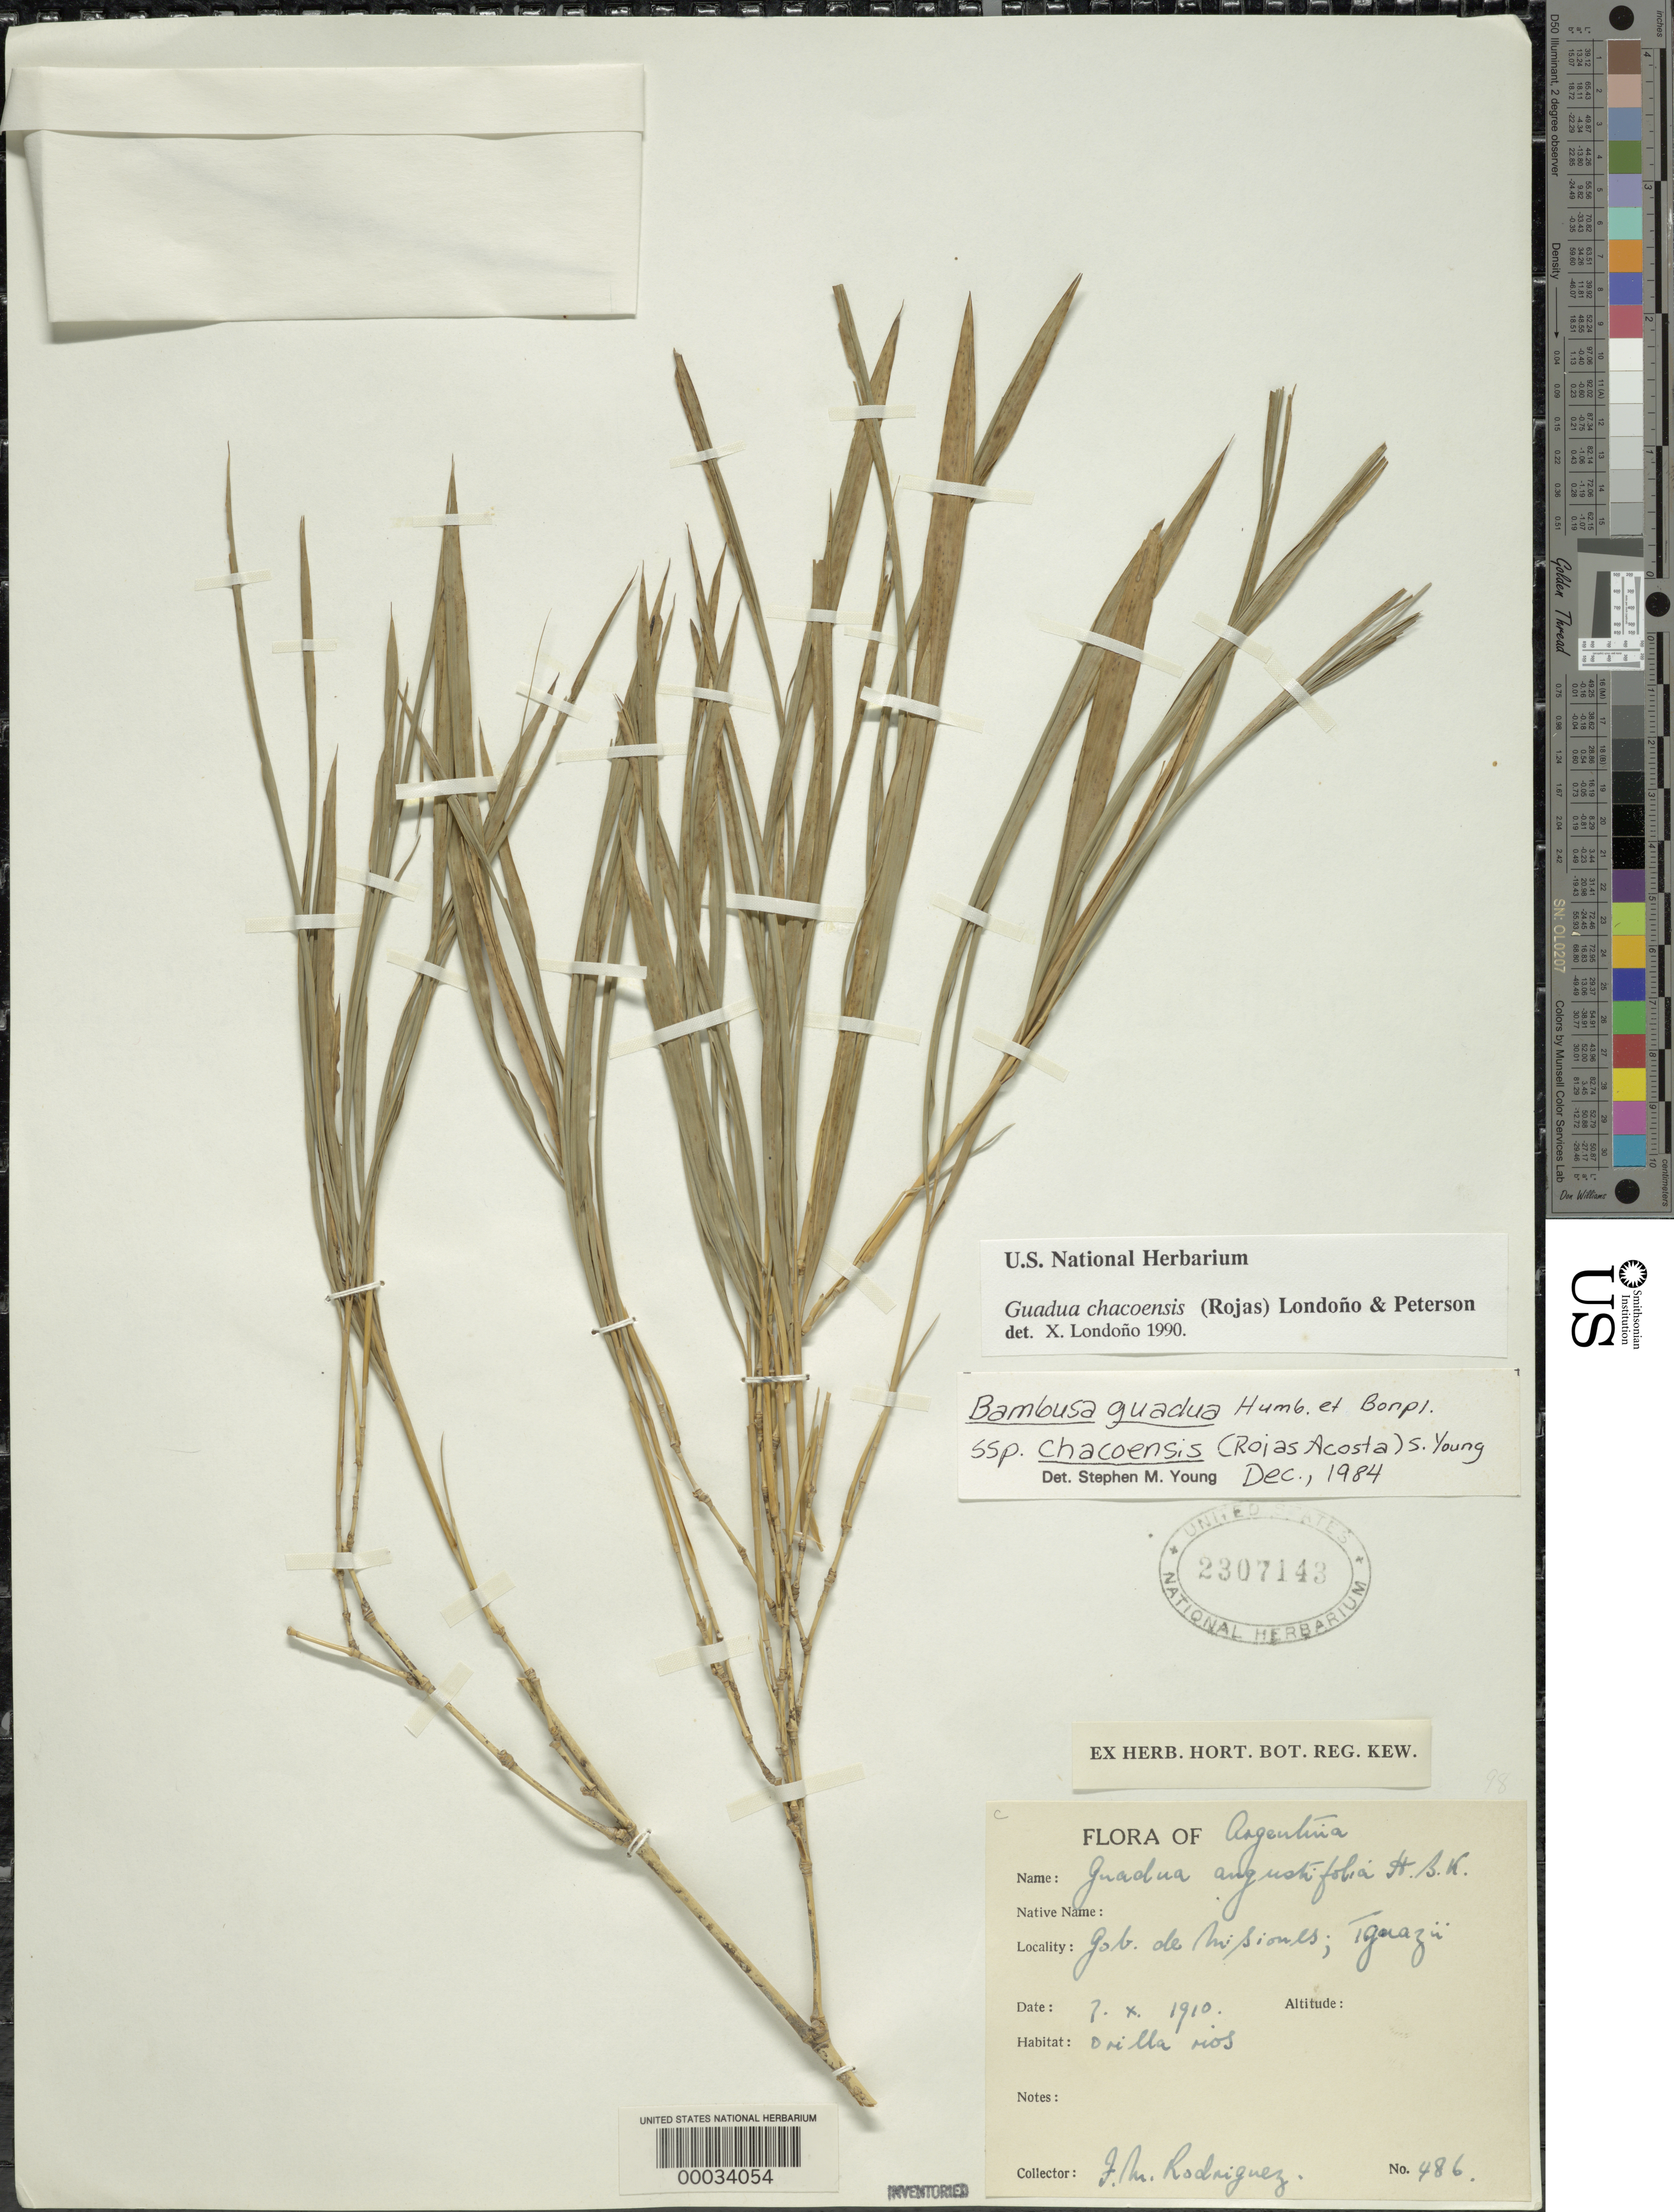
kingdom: Plantae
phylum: Tracheophyta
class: Liliopsida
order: Poales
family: Poaceae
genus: Guadua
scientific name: Guadua chacoensis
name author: (Rojas) Londoño & P.M. Peterson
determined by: Londoño, X., (TULV), Jardin Botanico "Juan Maria Cespedes"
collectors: J. Rodriguez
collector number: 486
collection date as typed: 07 Oct 1910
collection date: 1910-10-07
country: Argentina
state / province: Misiones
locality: Tguazii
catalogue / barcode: US 2307143